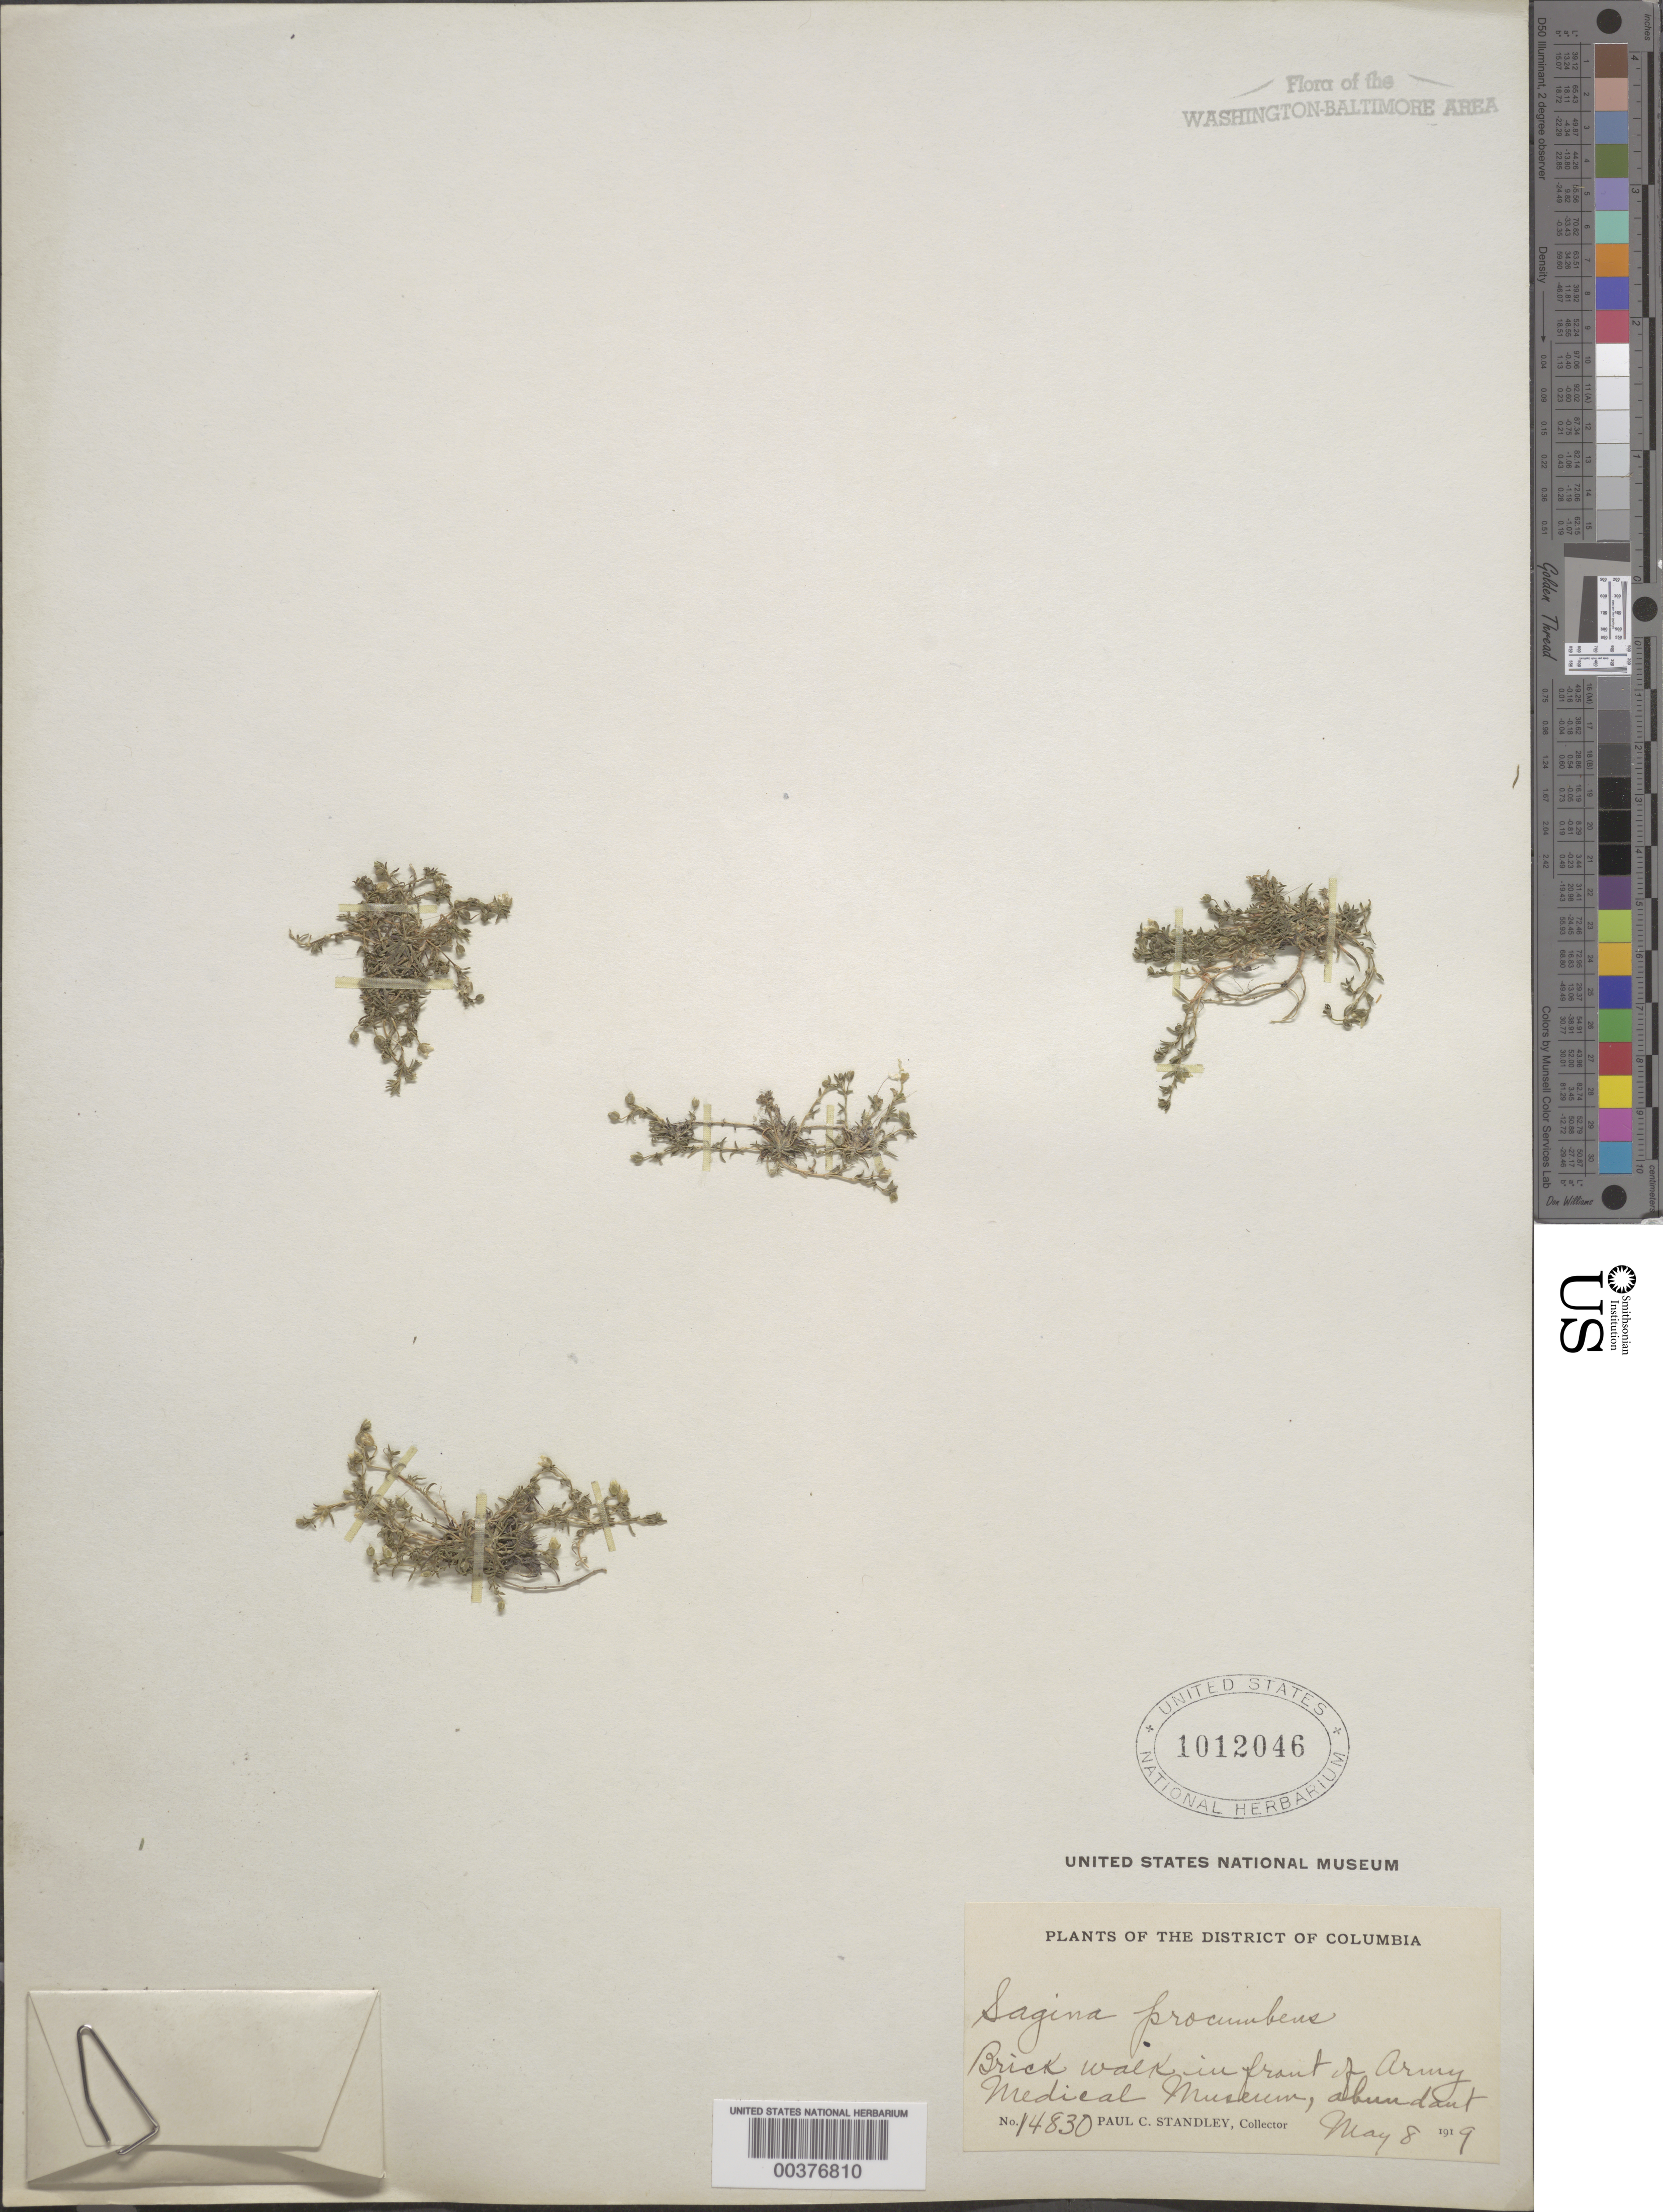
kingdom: Plantae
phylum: Tracheophyta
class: Magnoliopsida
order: Caryophyllales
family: Caryophyllaceae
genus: Sagina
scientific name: Sagina procumbens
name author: L.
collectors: P. C. Standley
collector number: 14830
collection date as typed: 08 May 1919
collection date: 1919-05-08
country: United States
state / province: District of Columbia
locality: Army Medical Museum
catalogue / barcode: US 1012046